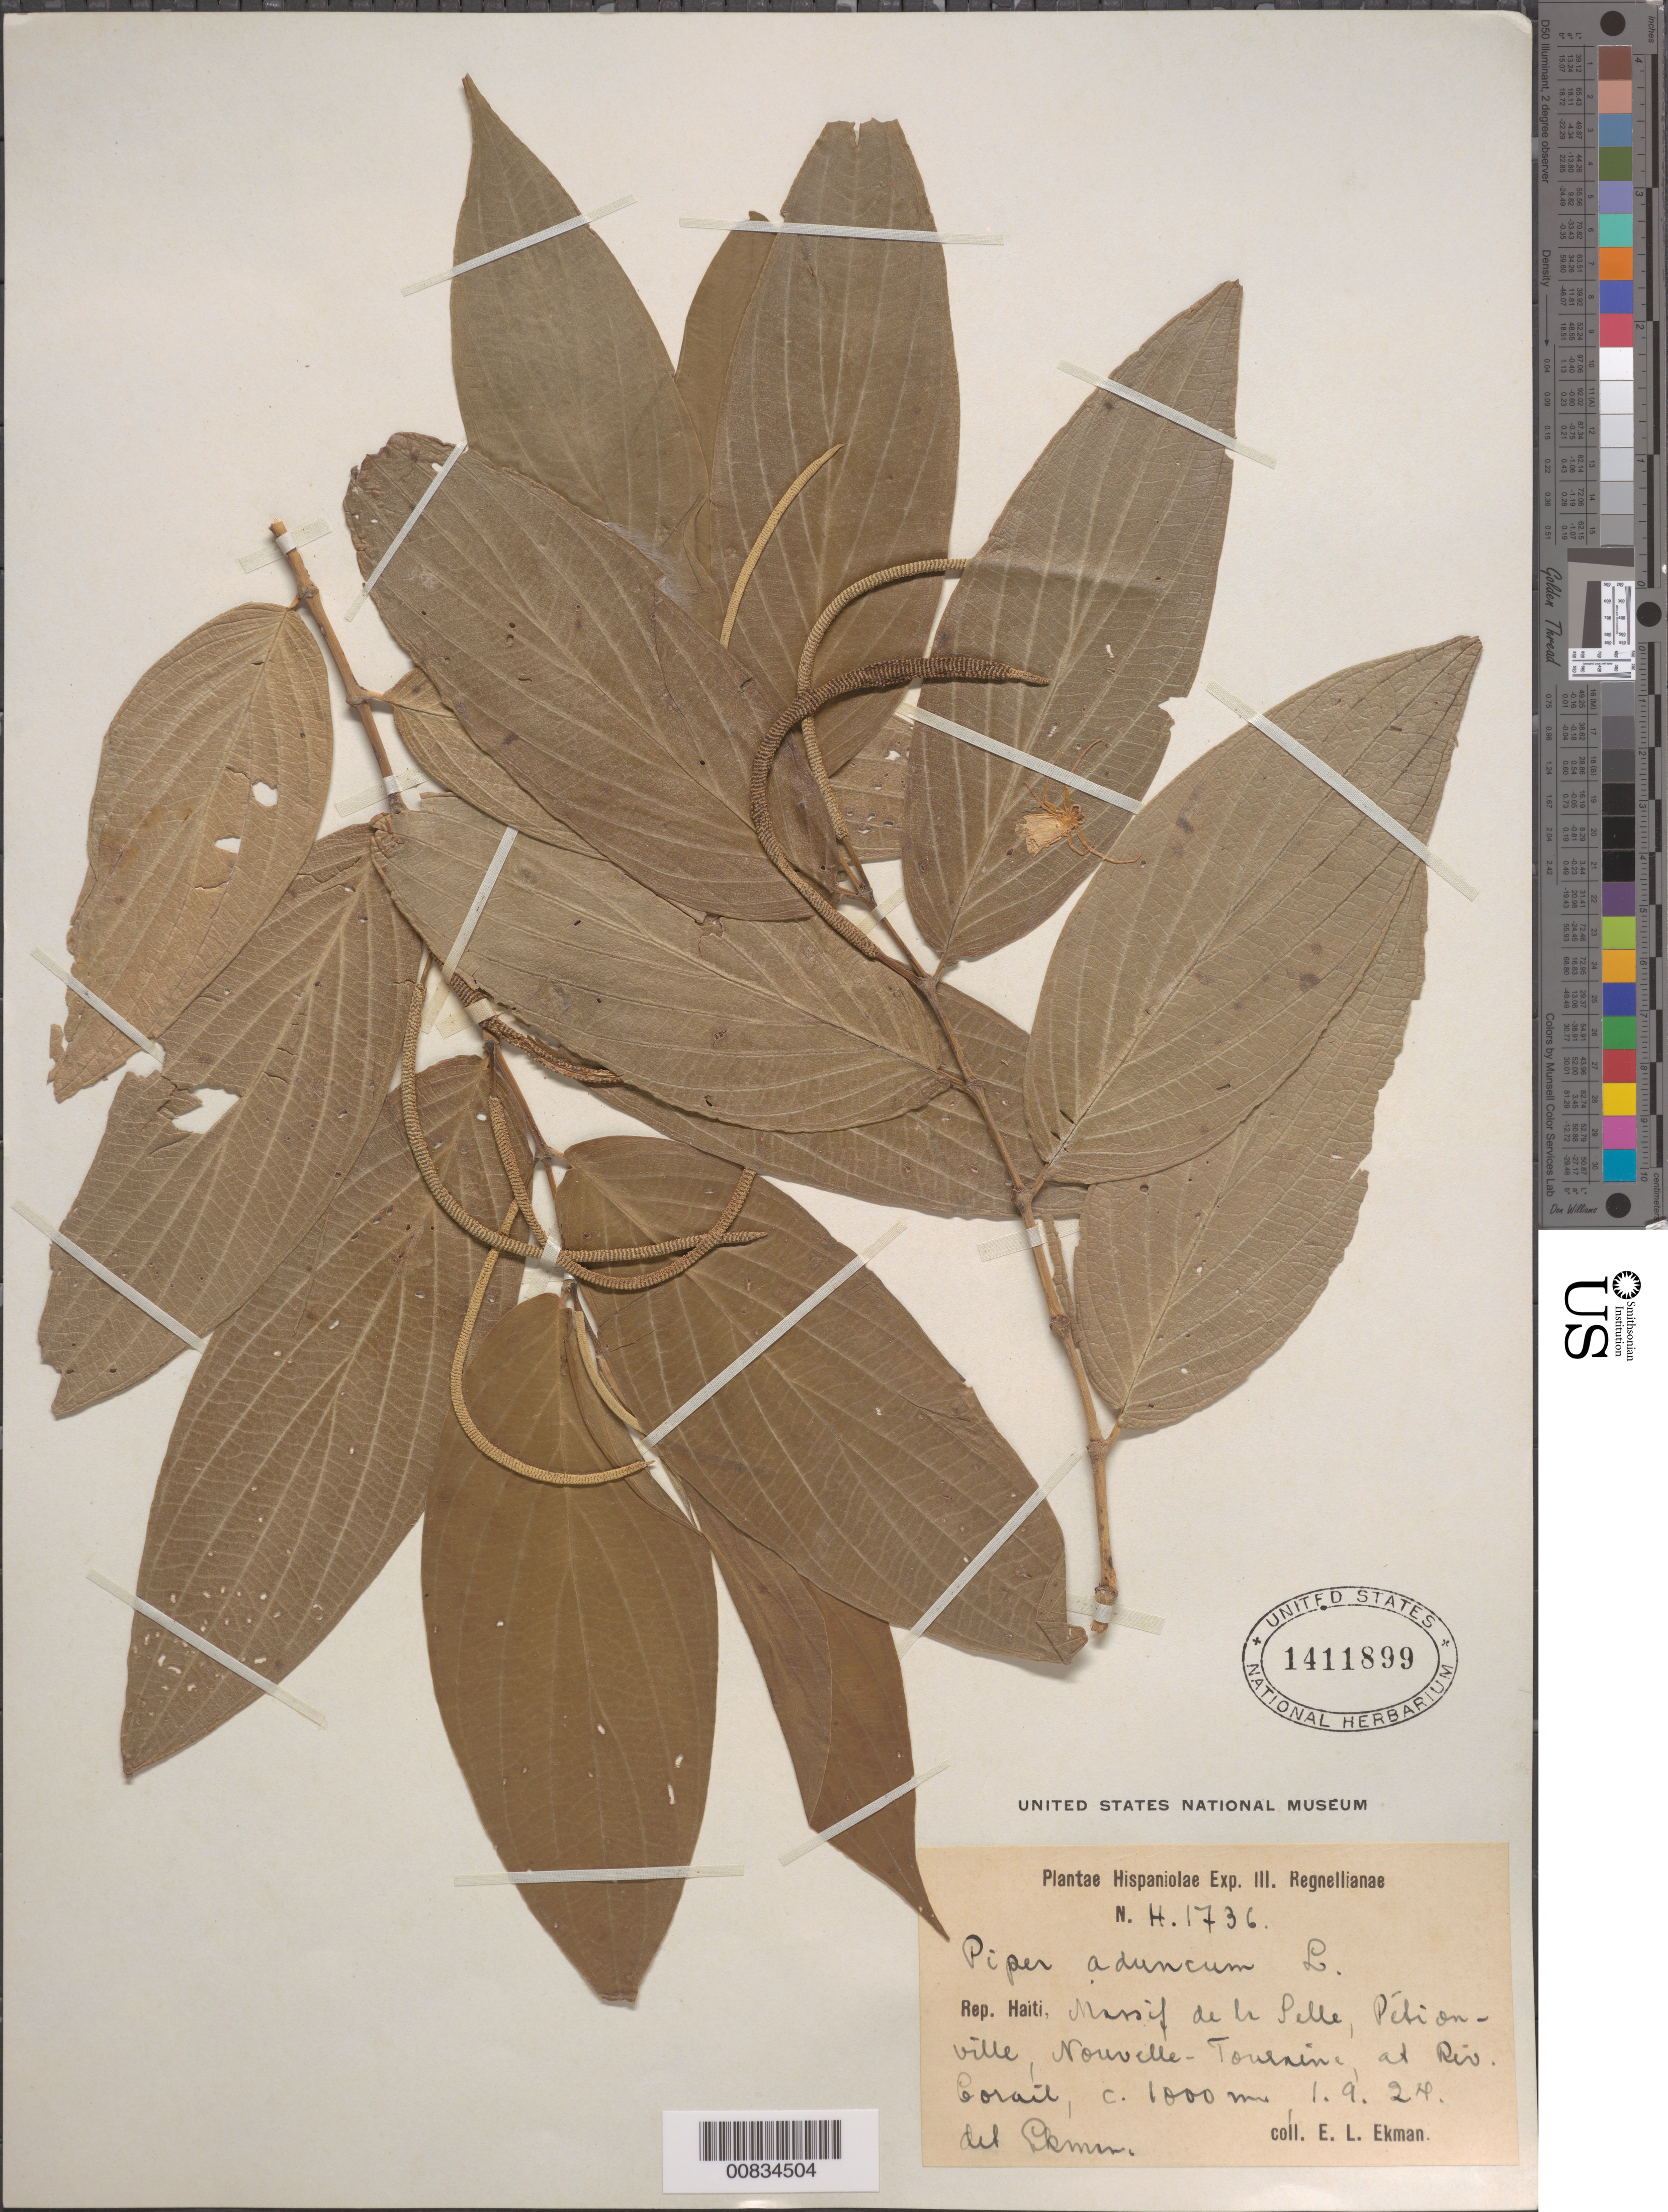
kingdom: Plantae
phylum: Tracheophyta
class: Magnoliopsida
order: Piperales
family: Piperaceae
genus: Piper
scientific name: Piper aduncum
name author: L.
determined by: Ekman, E. L.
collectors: E. L. Ekman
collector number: H 1736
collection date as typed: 01 Sep 1924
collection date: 1924-09-01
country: Haiti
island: Hispaniola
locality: Massif de la Selle, Pétionville, Nouvelle-Touraine, at Riv. Corail.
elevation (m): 1000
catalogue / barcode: US 1411899